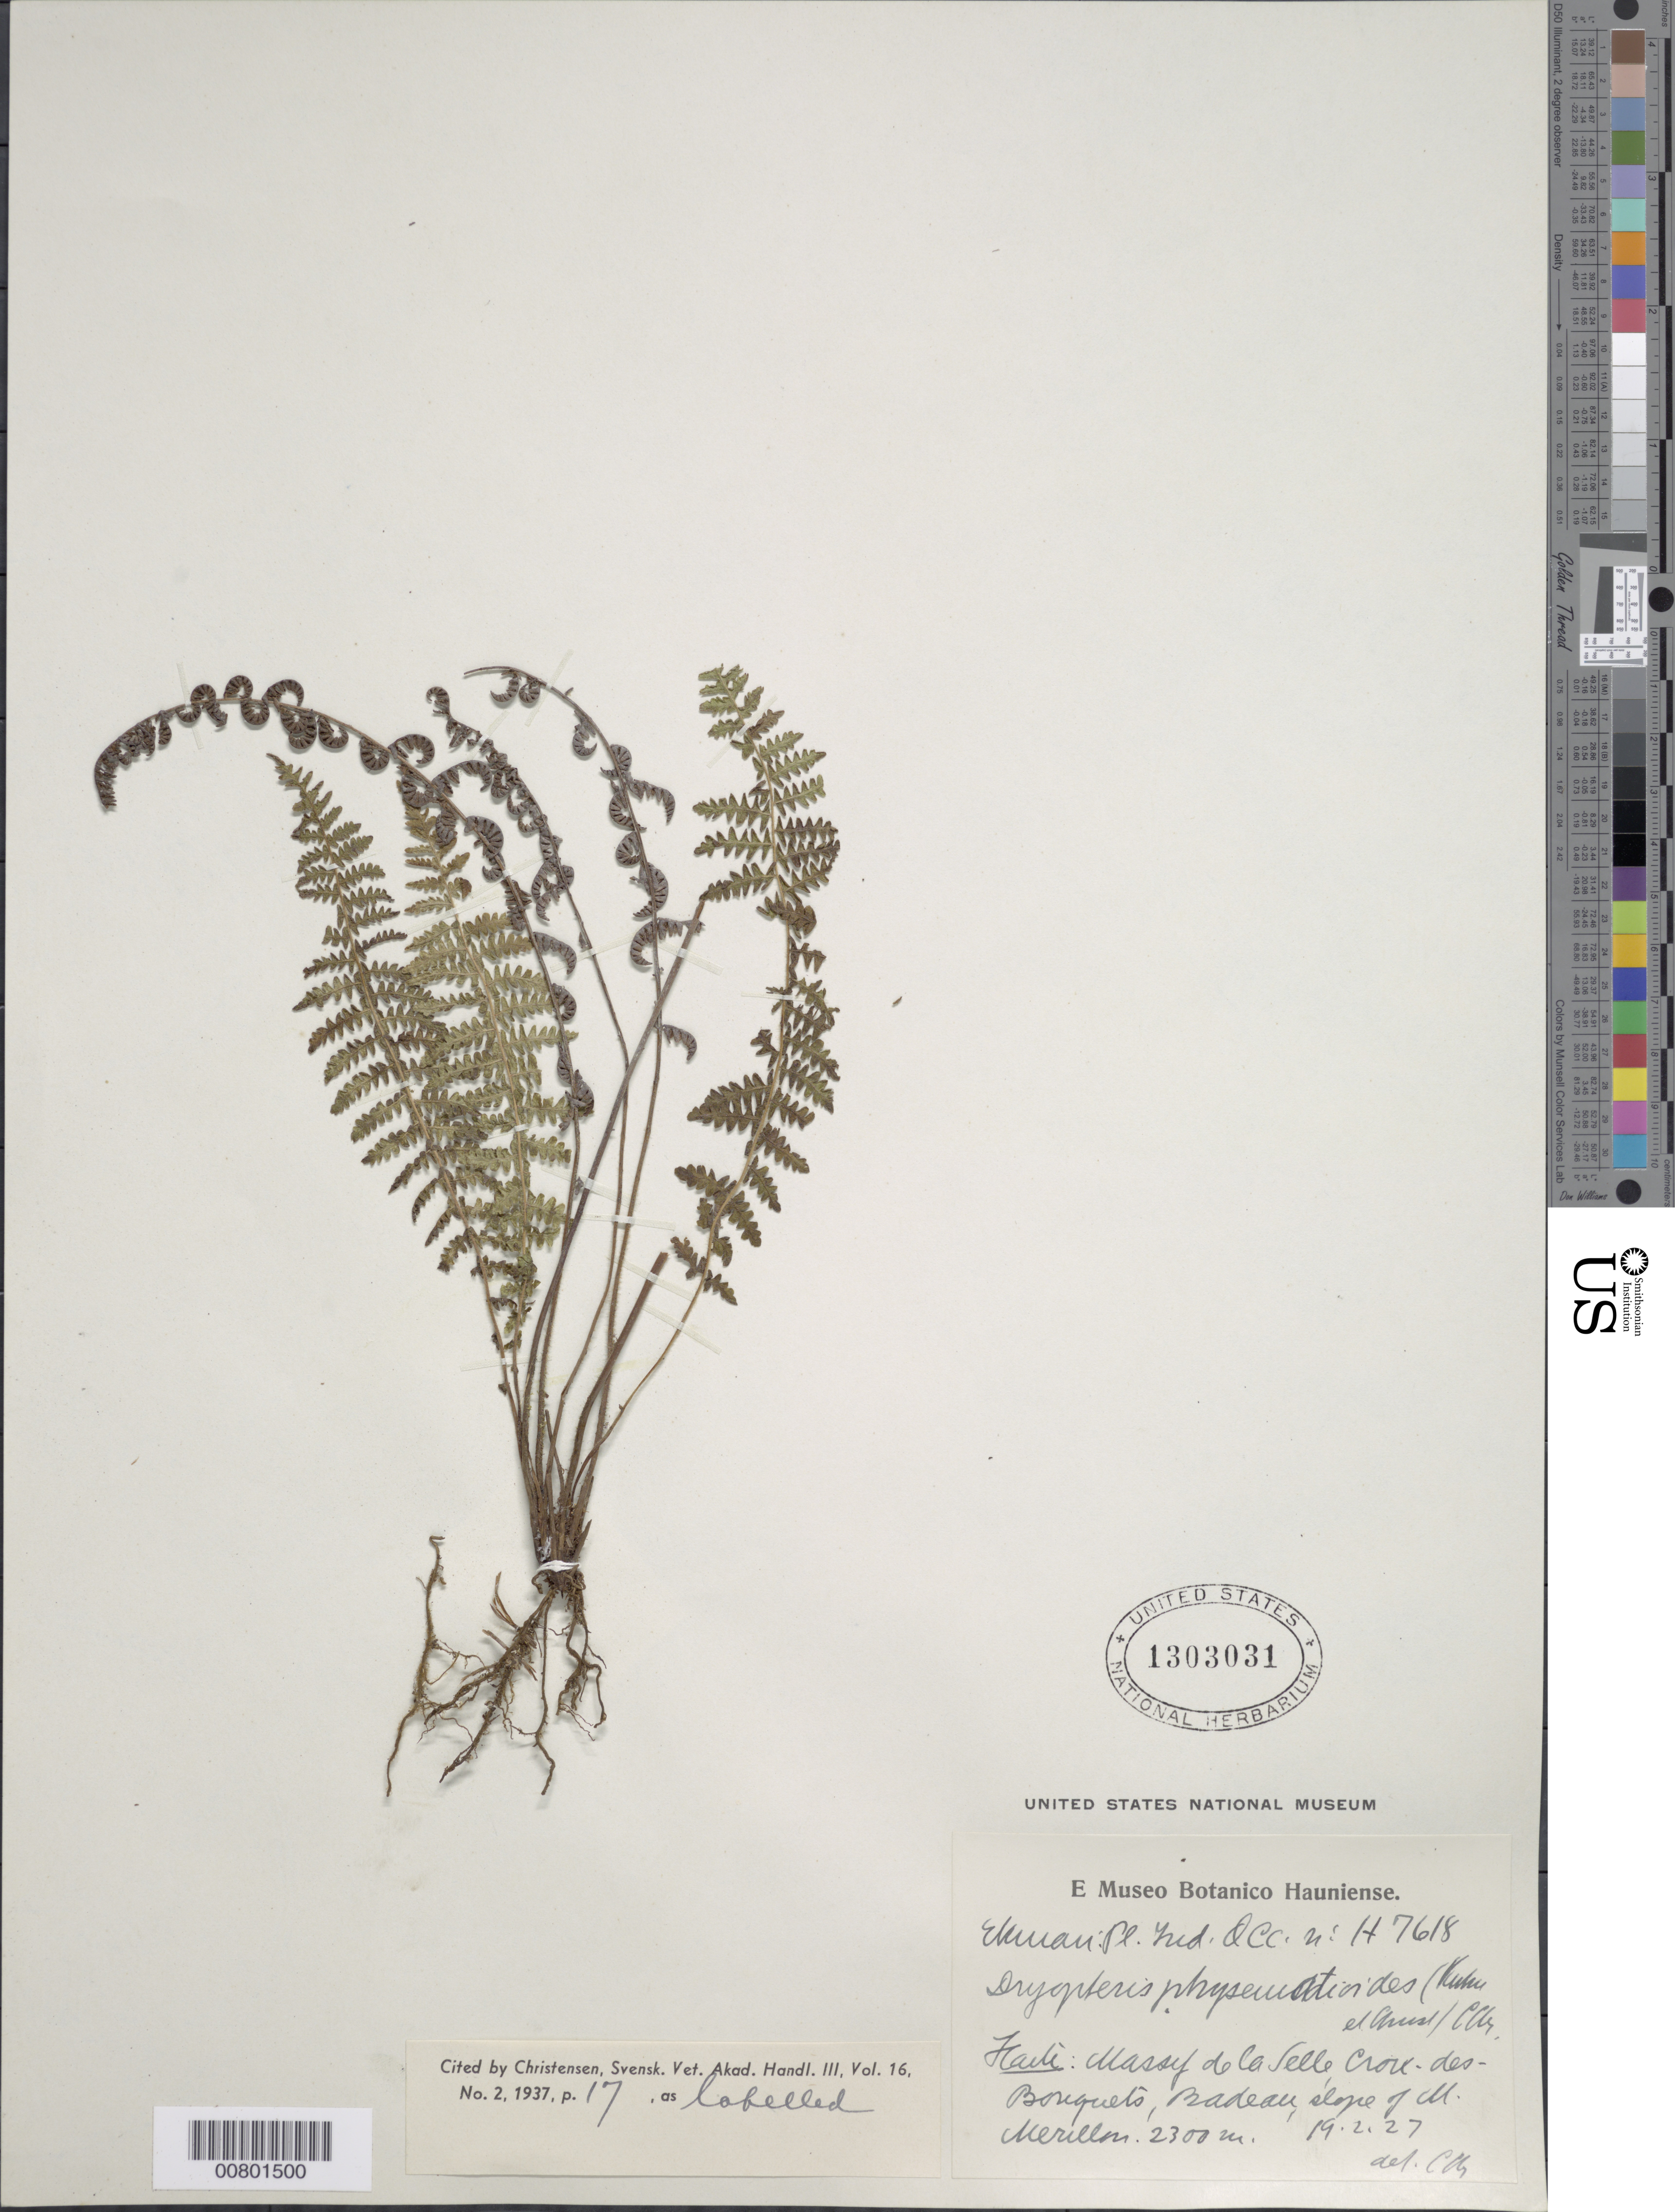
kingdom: Plantae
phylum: Tracheophyta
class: Polypodiopsida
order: Polypodiales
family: Thelypteridaceae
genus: Amauropelta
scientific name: Amauropelta physematioides (Kuhn & C. Chr.) comb. nov., ined 2015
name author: (Kuhn & C. Chr.)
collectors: E. L. Ekman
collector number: H 7618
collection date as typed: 19 Feb 1927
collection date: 1927-02-19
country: Haiti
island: Hispaniola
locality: Massif de la Selle, Croix des Bouquets, Badeau, slope of M. Merillon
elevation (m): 2300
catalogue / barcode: US 1303031